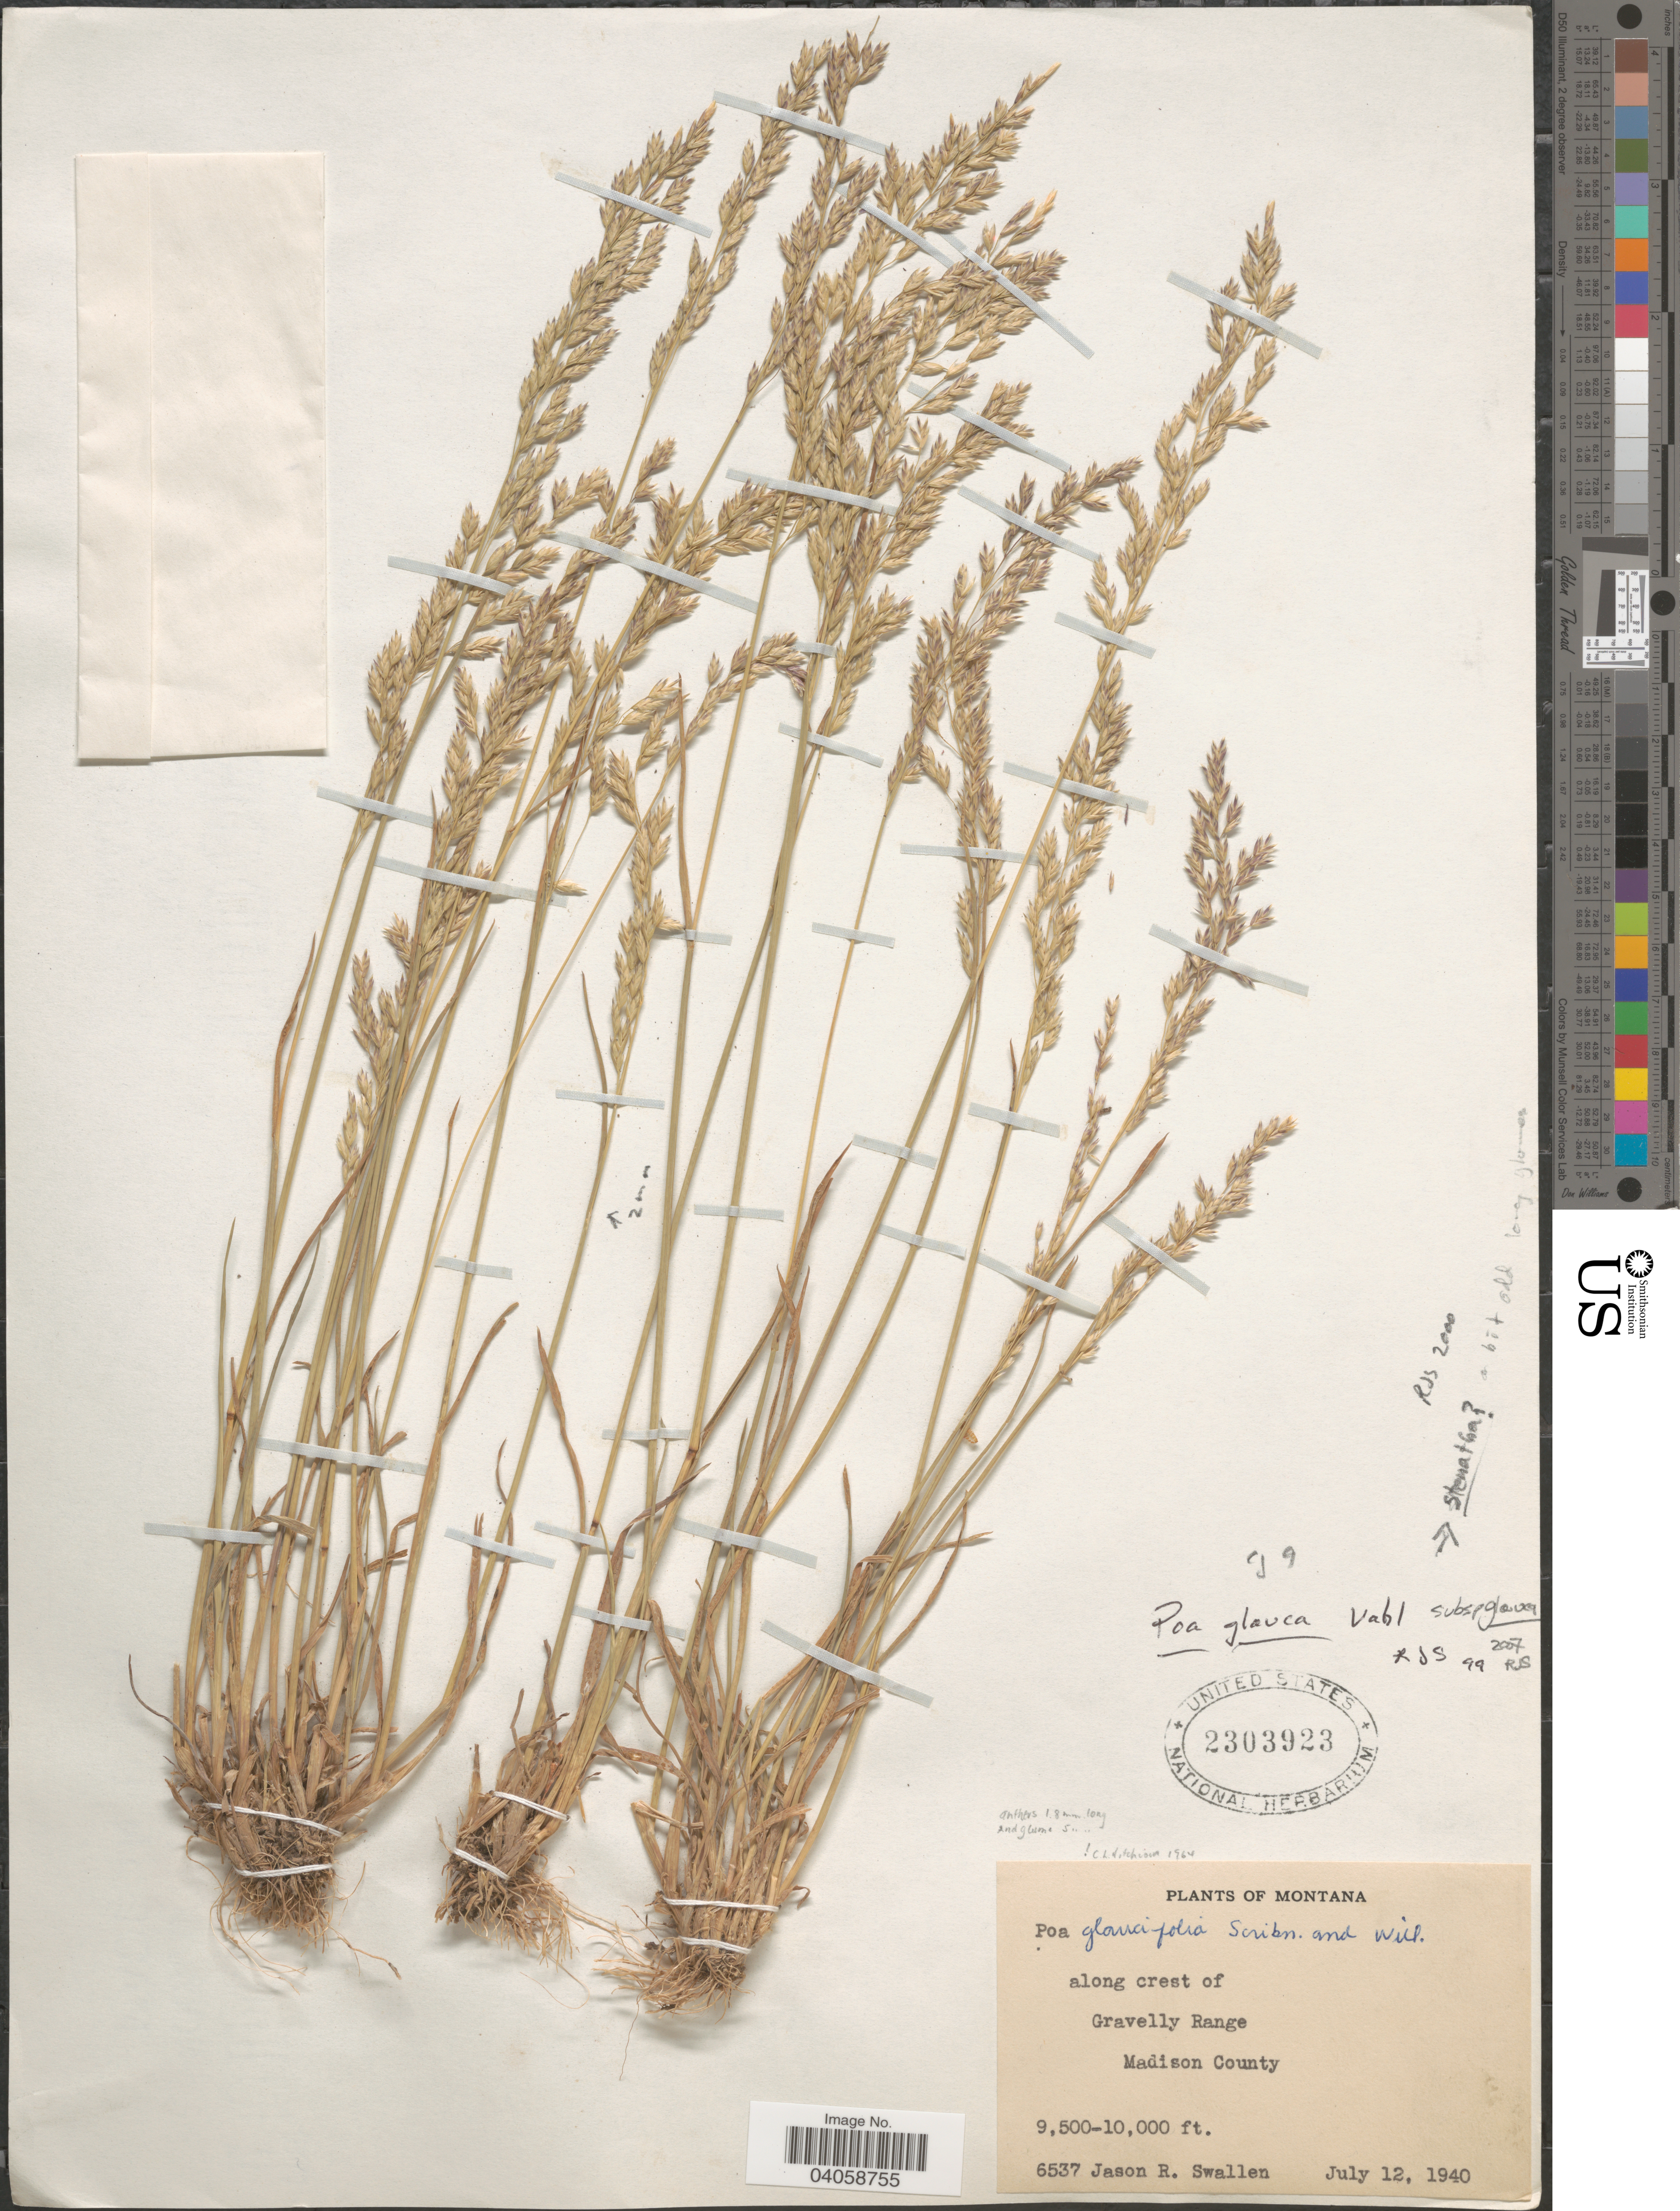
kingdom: Plantae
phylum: Tracheophyta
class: Liliopsida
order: Poales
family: Poaceae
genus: Poa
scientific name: Poa glauca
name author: Vahl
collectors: J. R. Swallen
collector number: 6537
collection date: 1940-07-12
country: United States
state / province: Montana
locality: Along crest of Gravelly Range, Madison County.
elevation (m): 2896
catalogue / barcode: US 2303923